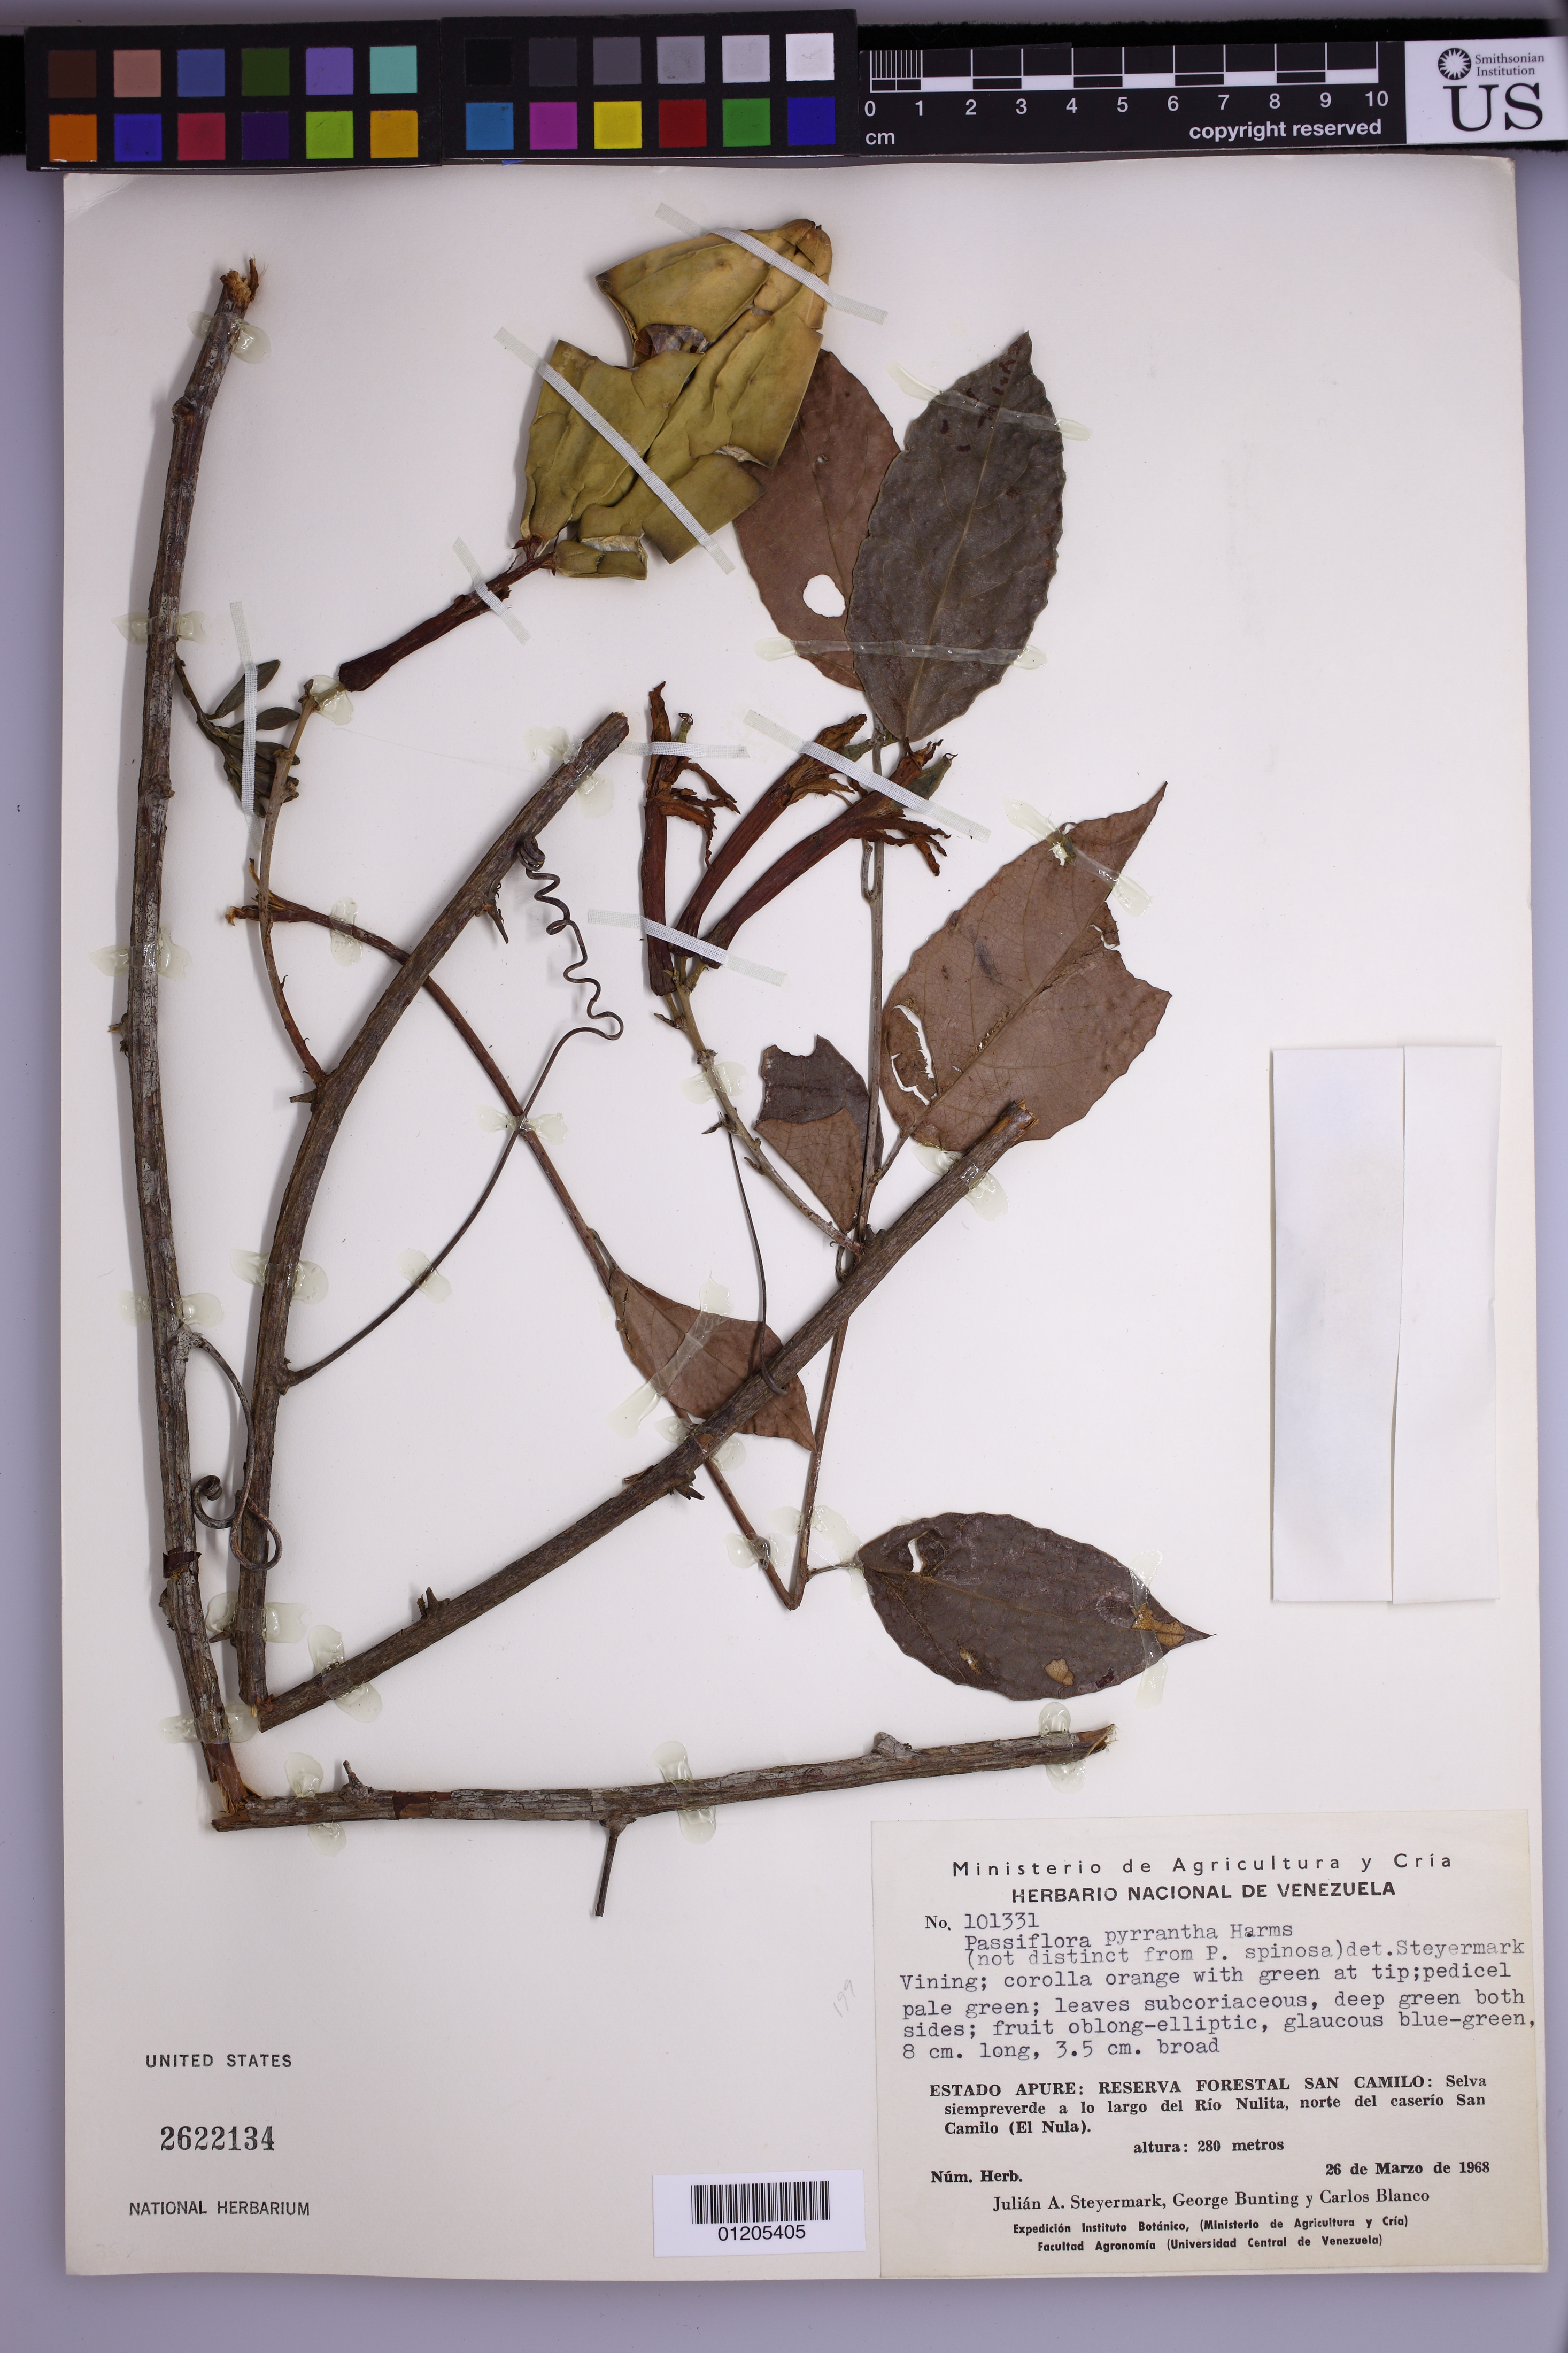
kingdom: Plantae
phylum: Tracheophyta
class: Magnoliopsida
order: Malpighiales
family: Passifloraceae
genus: Passiflora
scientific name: Passiflora pyrrhantha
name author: Harms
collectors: J. Steyermark, G. S. Bunting & C. A. Blanco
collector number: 101331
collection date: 1968-03-26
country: Venezuela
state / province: Apure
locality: Reserva Forestal San Camilo: Selva siempreverde a lo largo del Rio Nulita, norte del caserio San Camilo (El Nula).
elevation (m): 280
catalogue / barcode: US 2622134